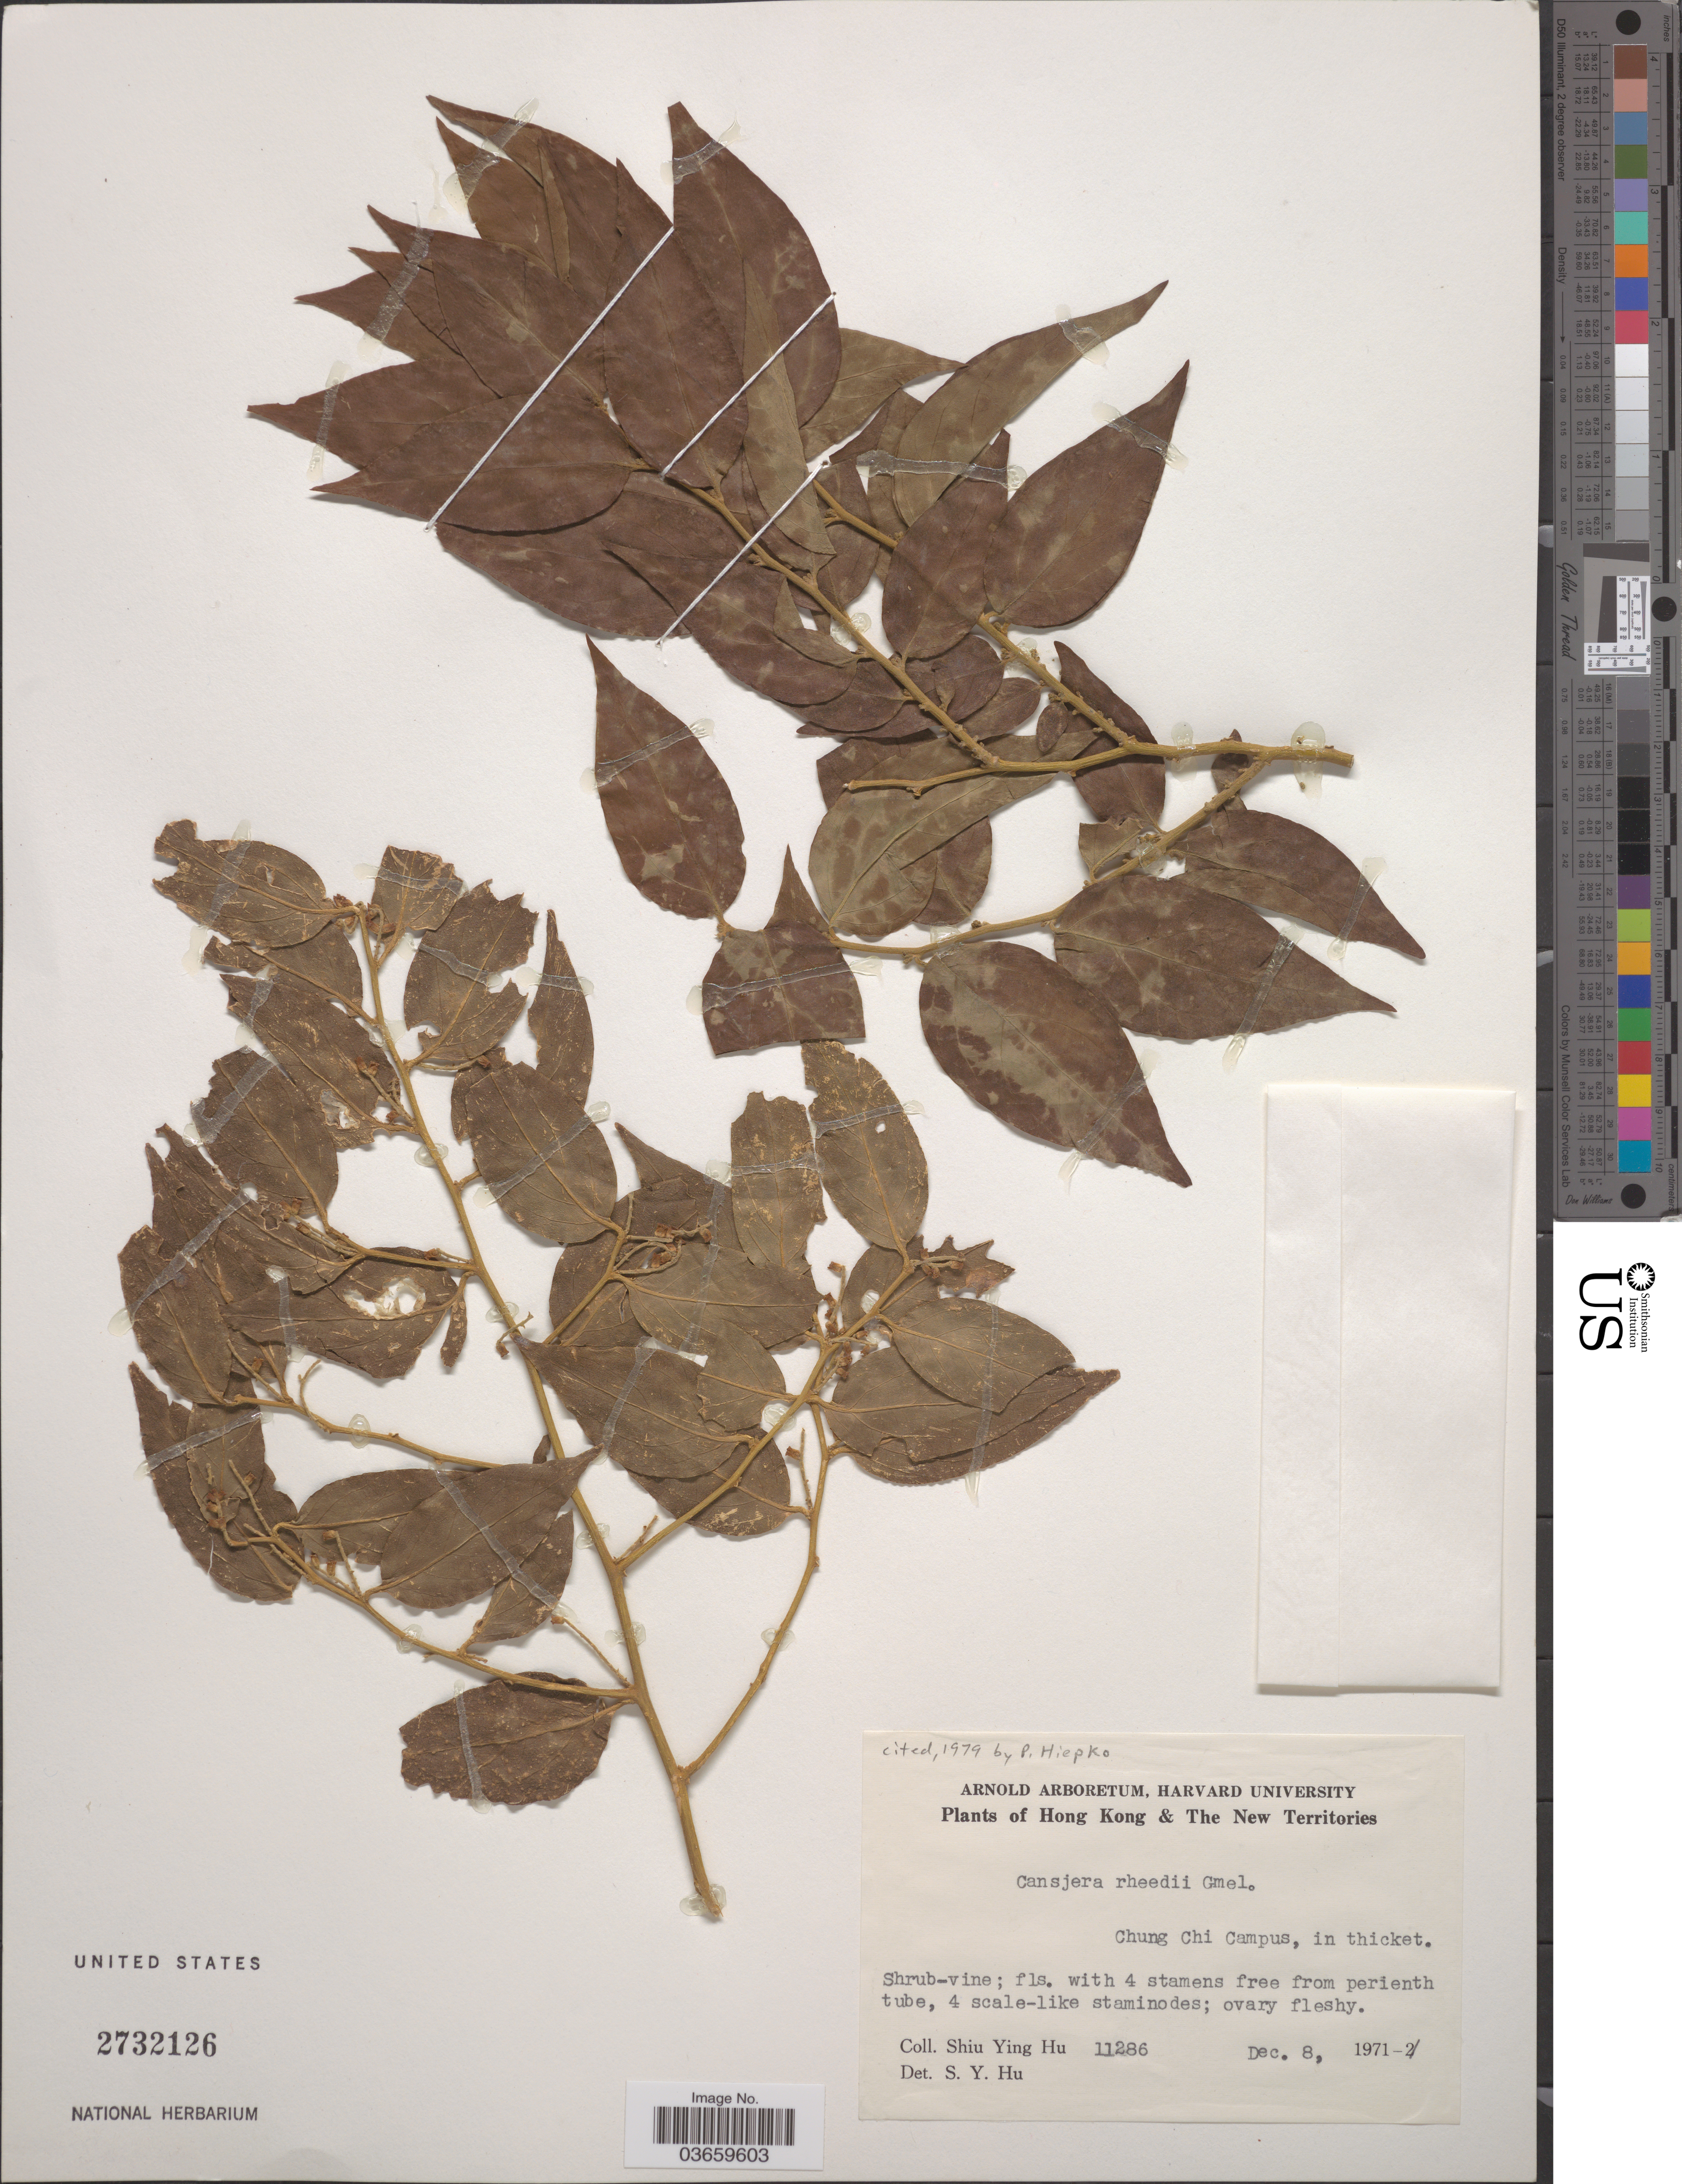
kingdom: Plantae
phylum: Tracheophyta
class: Magnoliopsida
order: Santalales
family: Opiliaceae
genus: Cansjera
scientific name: Cansjera rheedii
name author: J.F. Gmel.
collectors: S. Y. Hu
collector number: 11286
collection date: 1971-12-08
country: China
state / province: Hong Kong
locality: The New Territories. Chung Chi Campus.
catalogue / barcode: US 2732126